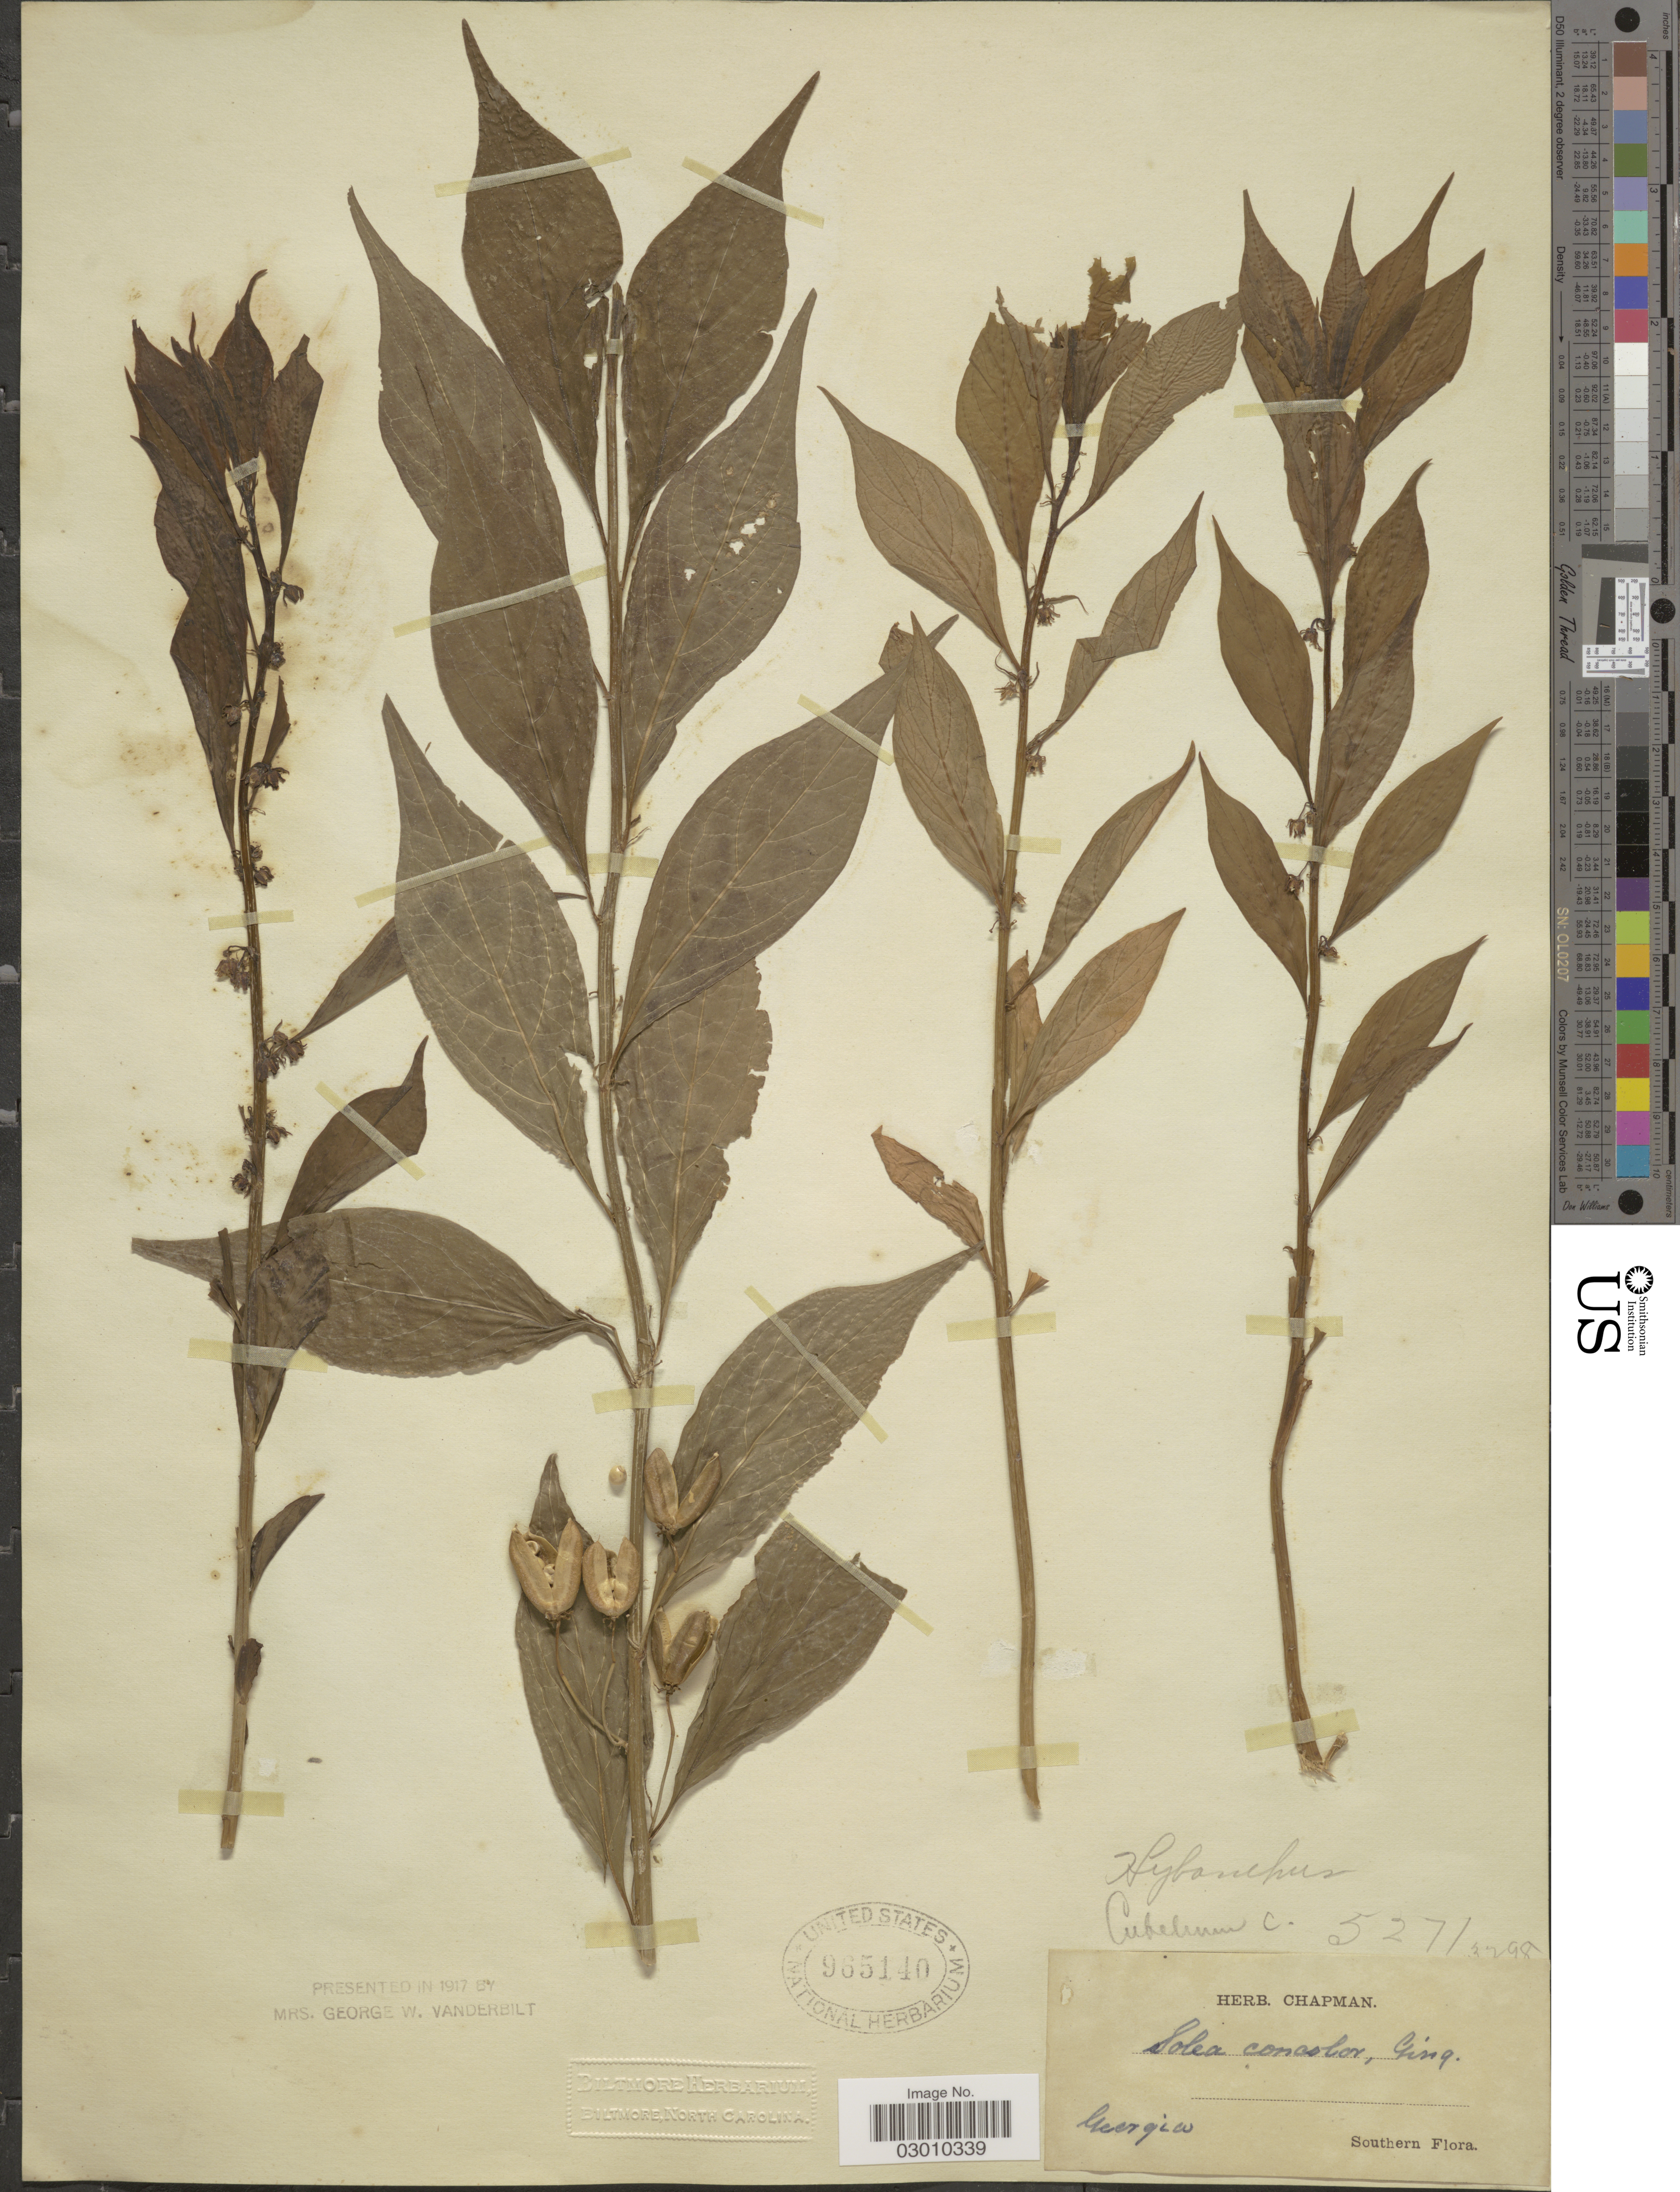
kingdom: Plantae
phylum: Tracheophyta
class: Magnoliopsida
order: Malpighiales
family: Violaceae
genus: Cubelium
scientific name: Cubelium concolor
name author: (T.F. Forst.) Raf. ex Britton & A. Br.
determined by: Strong, Mark T., (BOT), Smithsonian Institution - National Museum of Natural History (UNITED STATES)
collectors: ex herb. Chapman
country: United States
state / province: Georgia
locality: Southern.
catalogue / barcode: US 965140